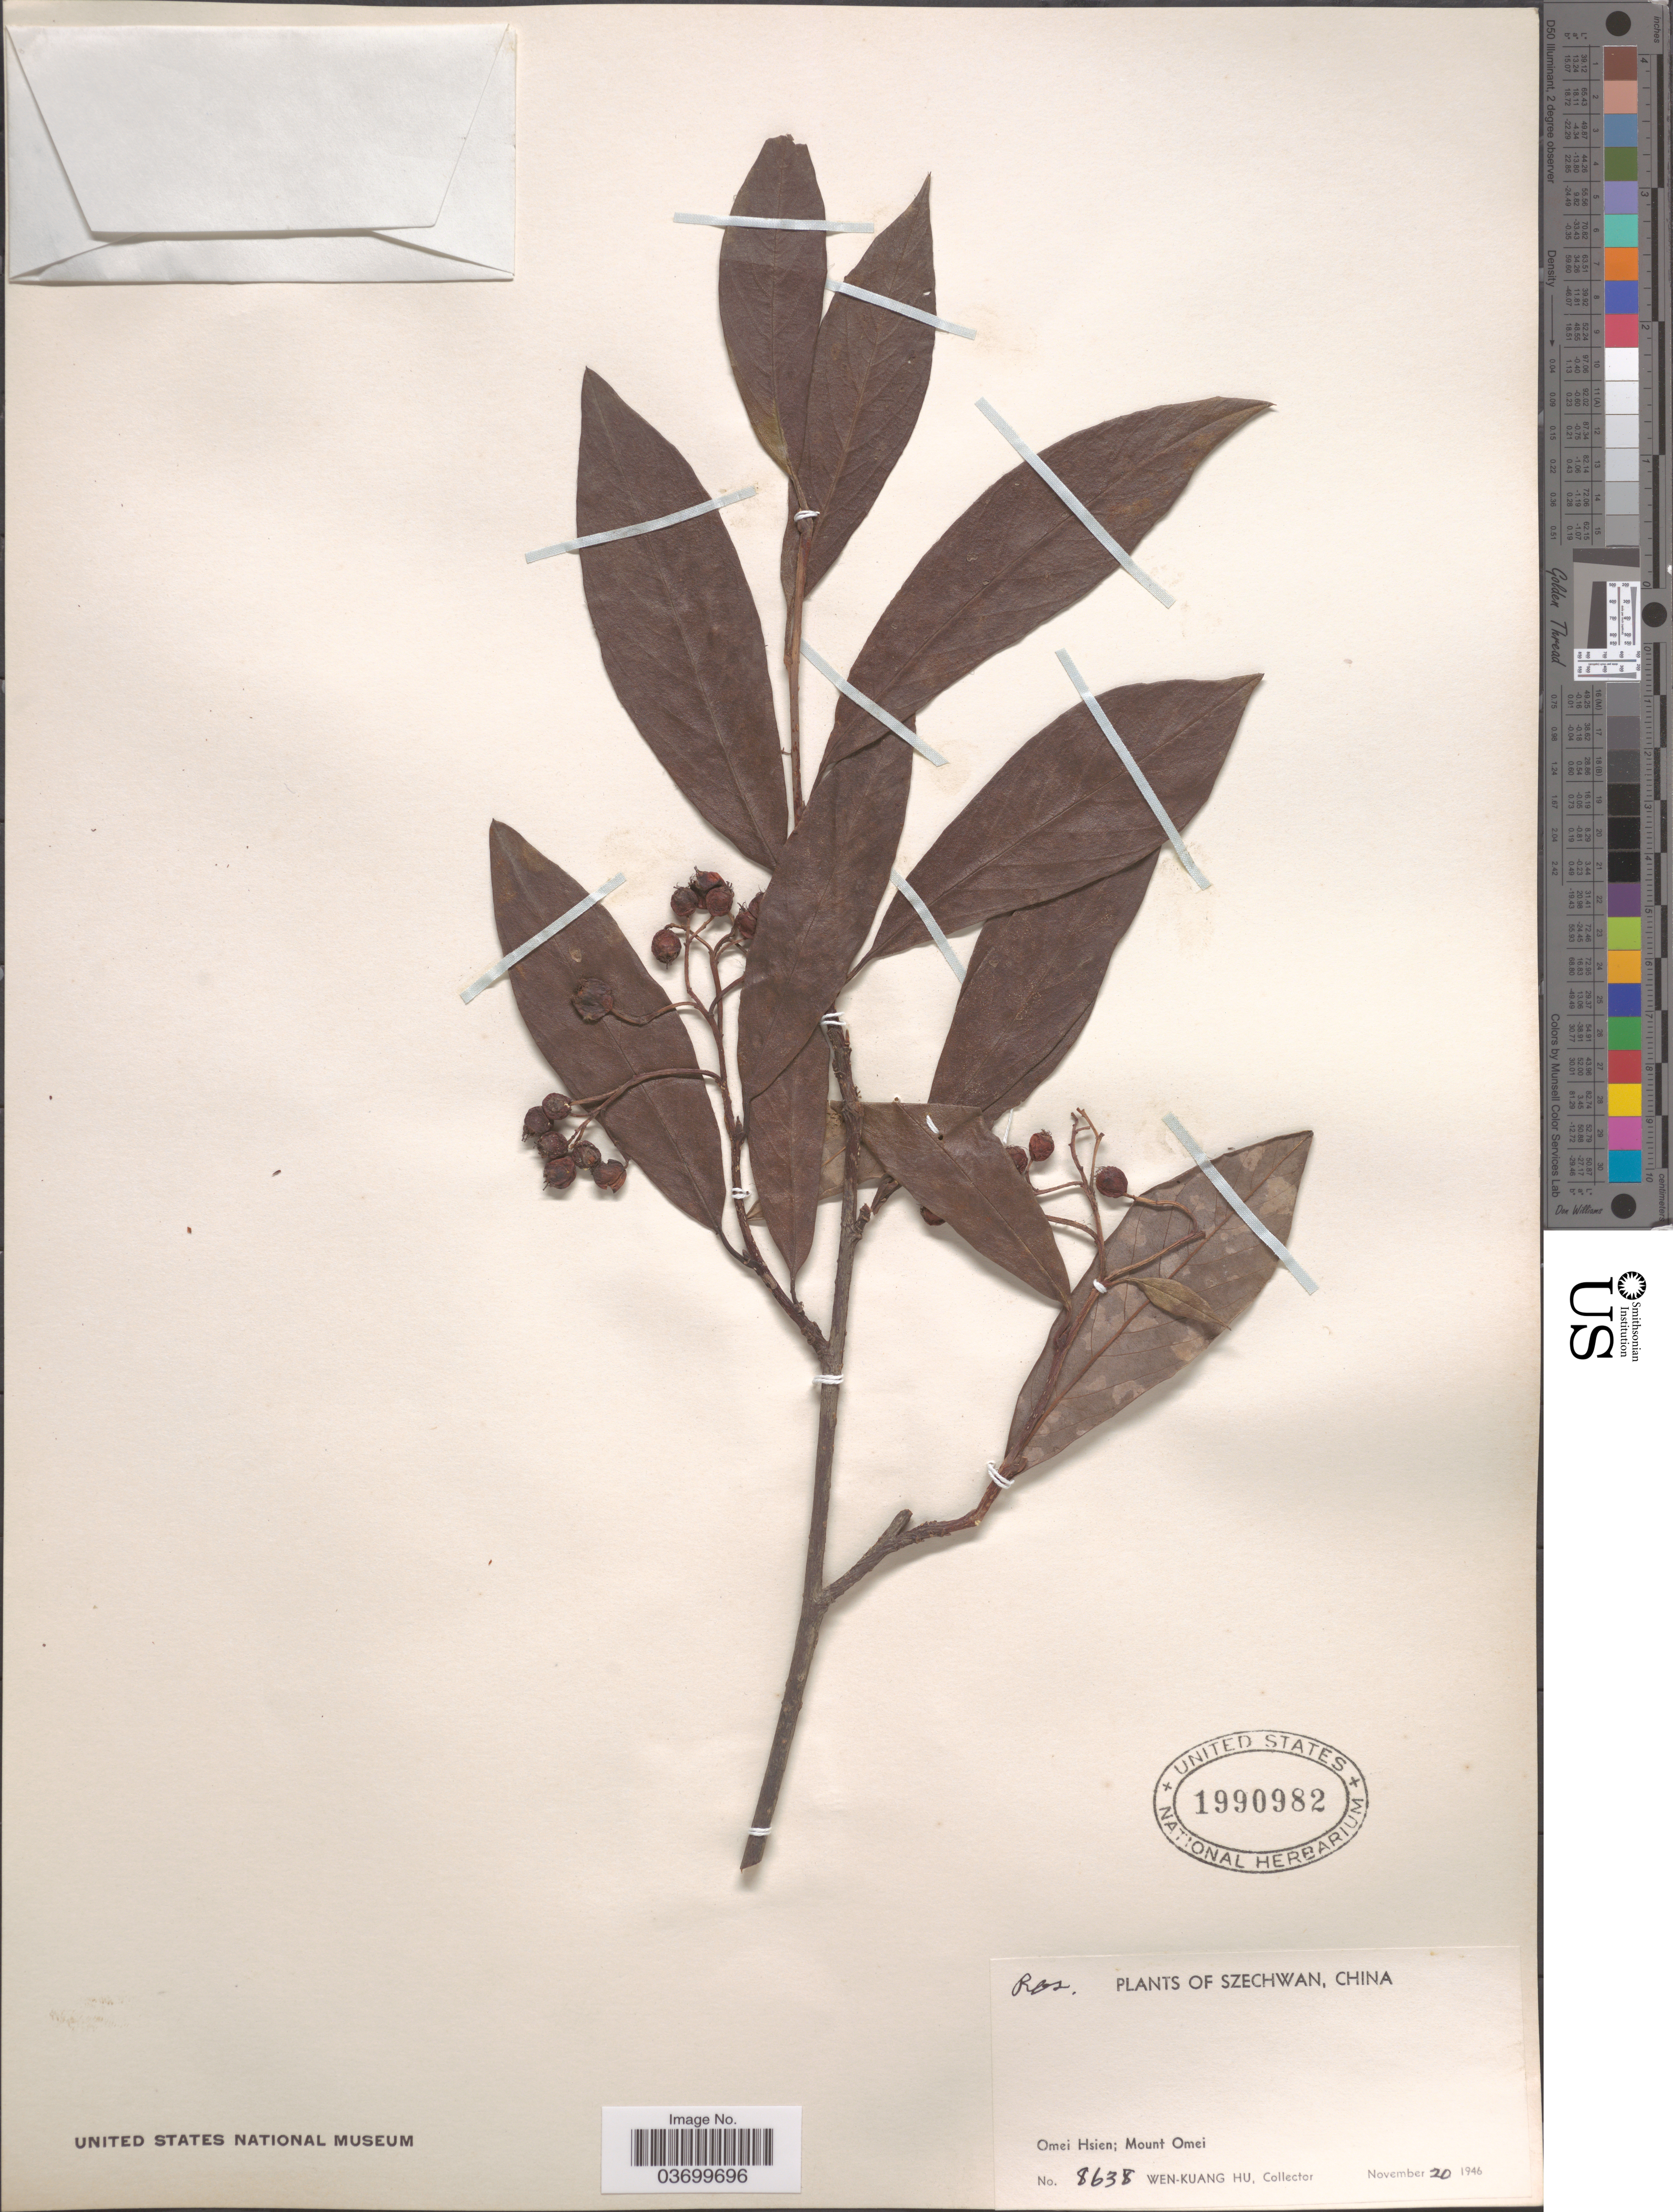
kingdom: Plantae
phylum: Tracheophyta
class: Magnoliopsida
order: Rosales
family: Rosaceae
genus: Photinia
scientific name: Photinia sp.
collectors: W. K. Hu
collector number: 8638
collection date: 1946-11-20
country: China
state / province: Sichuan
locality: Szechwan. Omei Hsien; Mount Omei.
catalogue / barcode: US 1990982